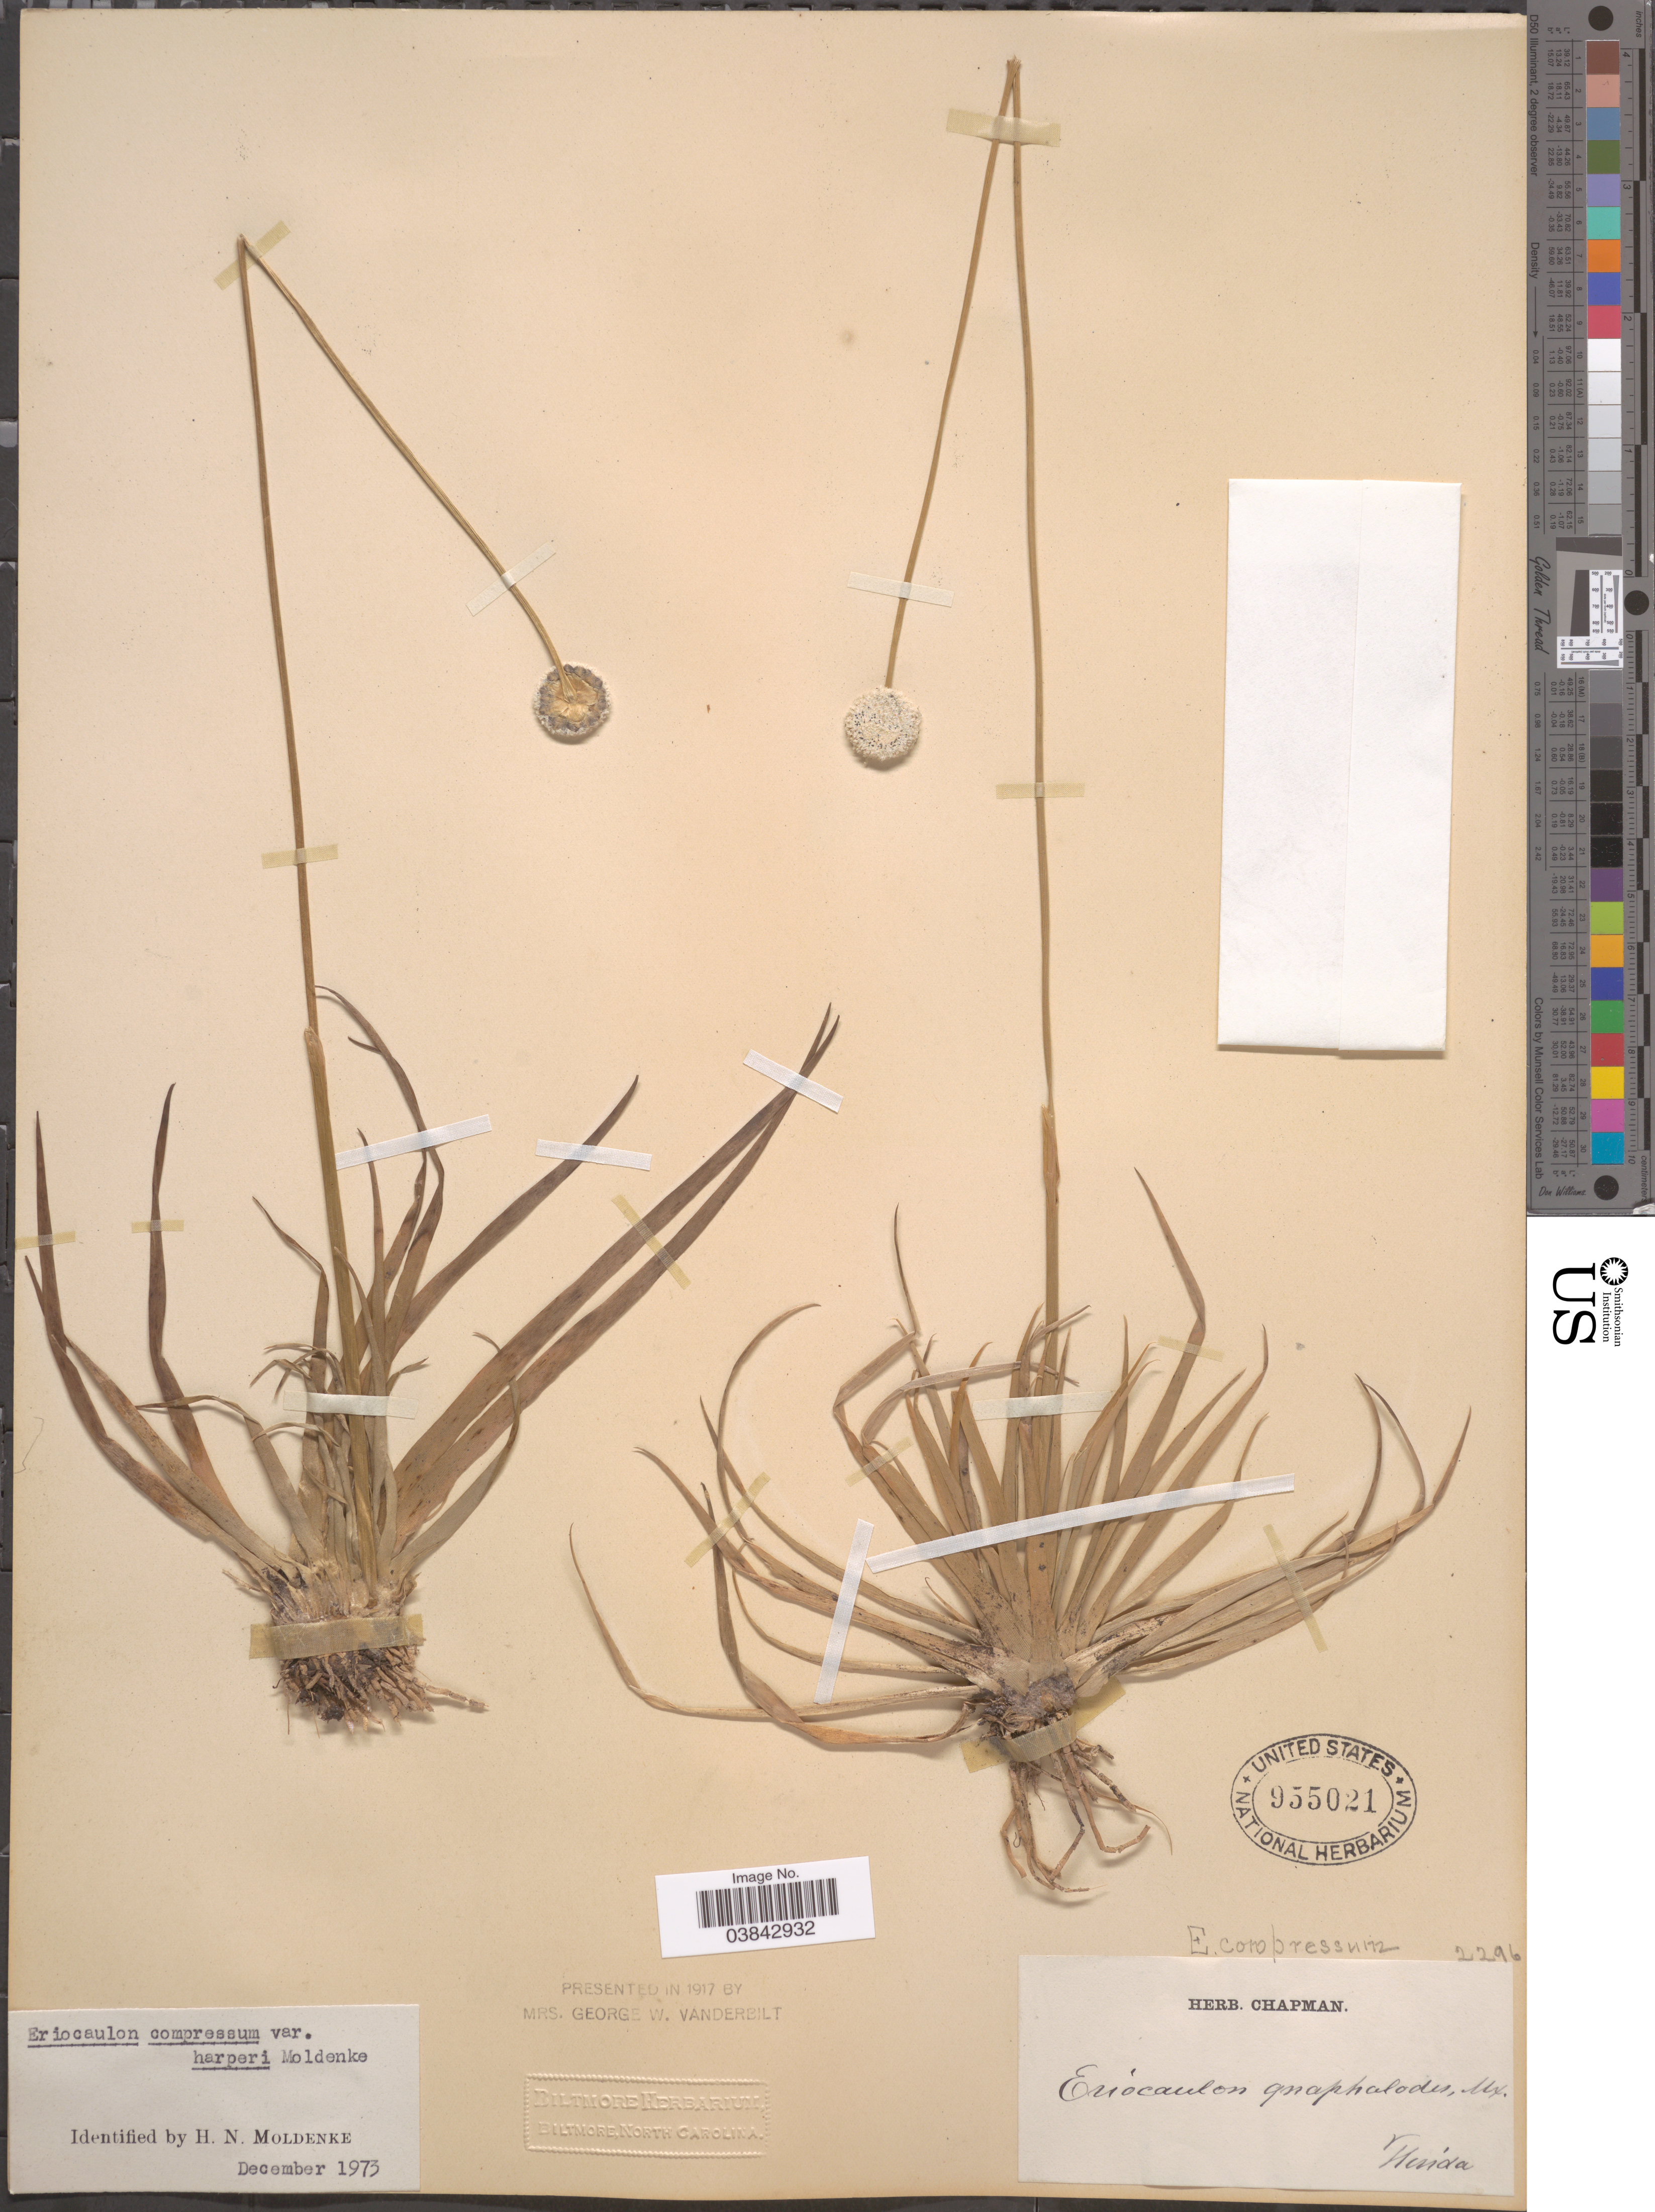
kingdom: Plantae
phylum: Tracheophyta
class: Liliopsida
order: Poales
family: Eriocaulaceae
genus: Eriocaulon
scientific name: Eriocaulon compressum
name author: Lam.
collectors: ex herb. Chapman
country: United States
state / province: Florida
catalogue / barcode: US 955021